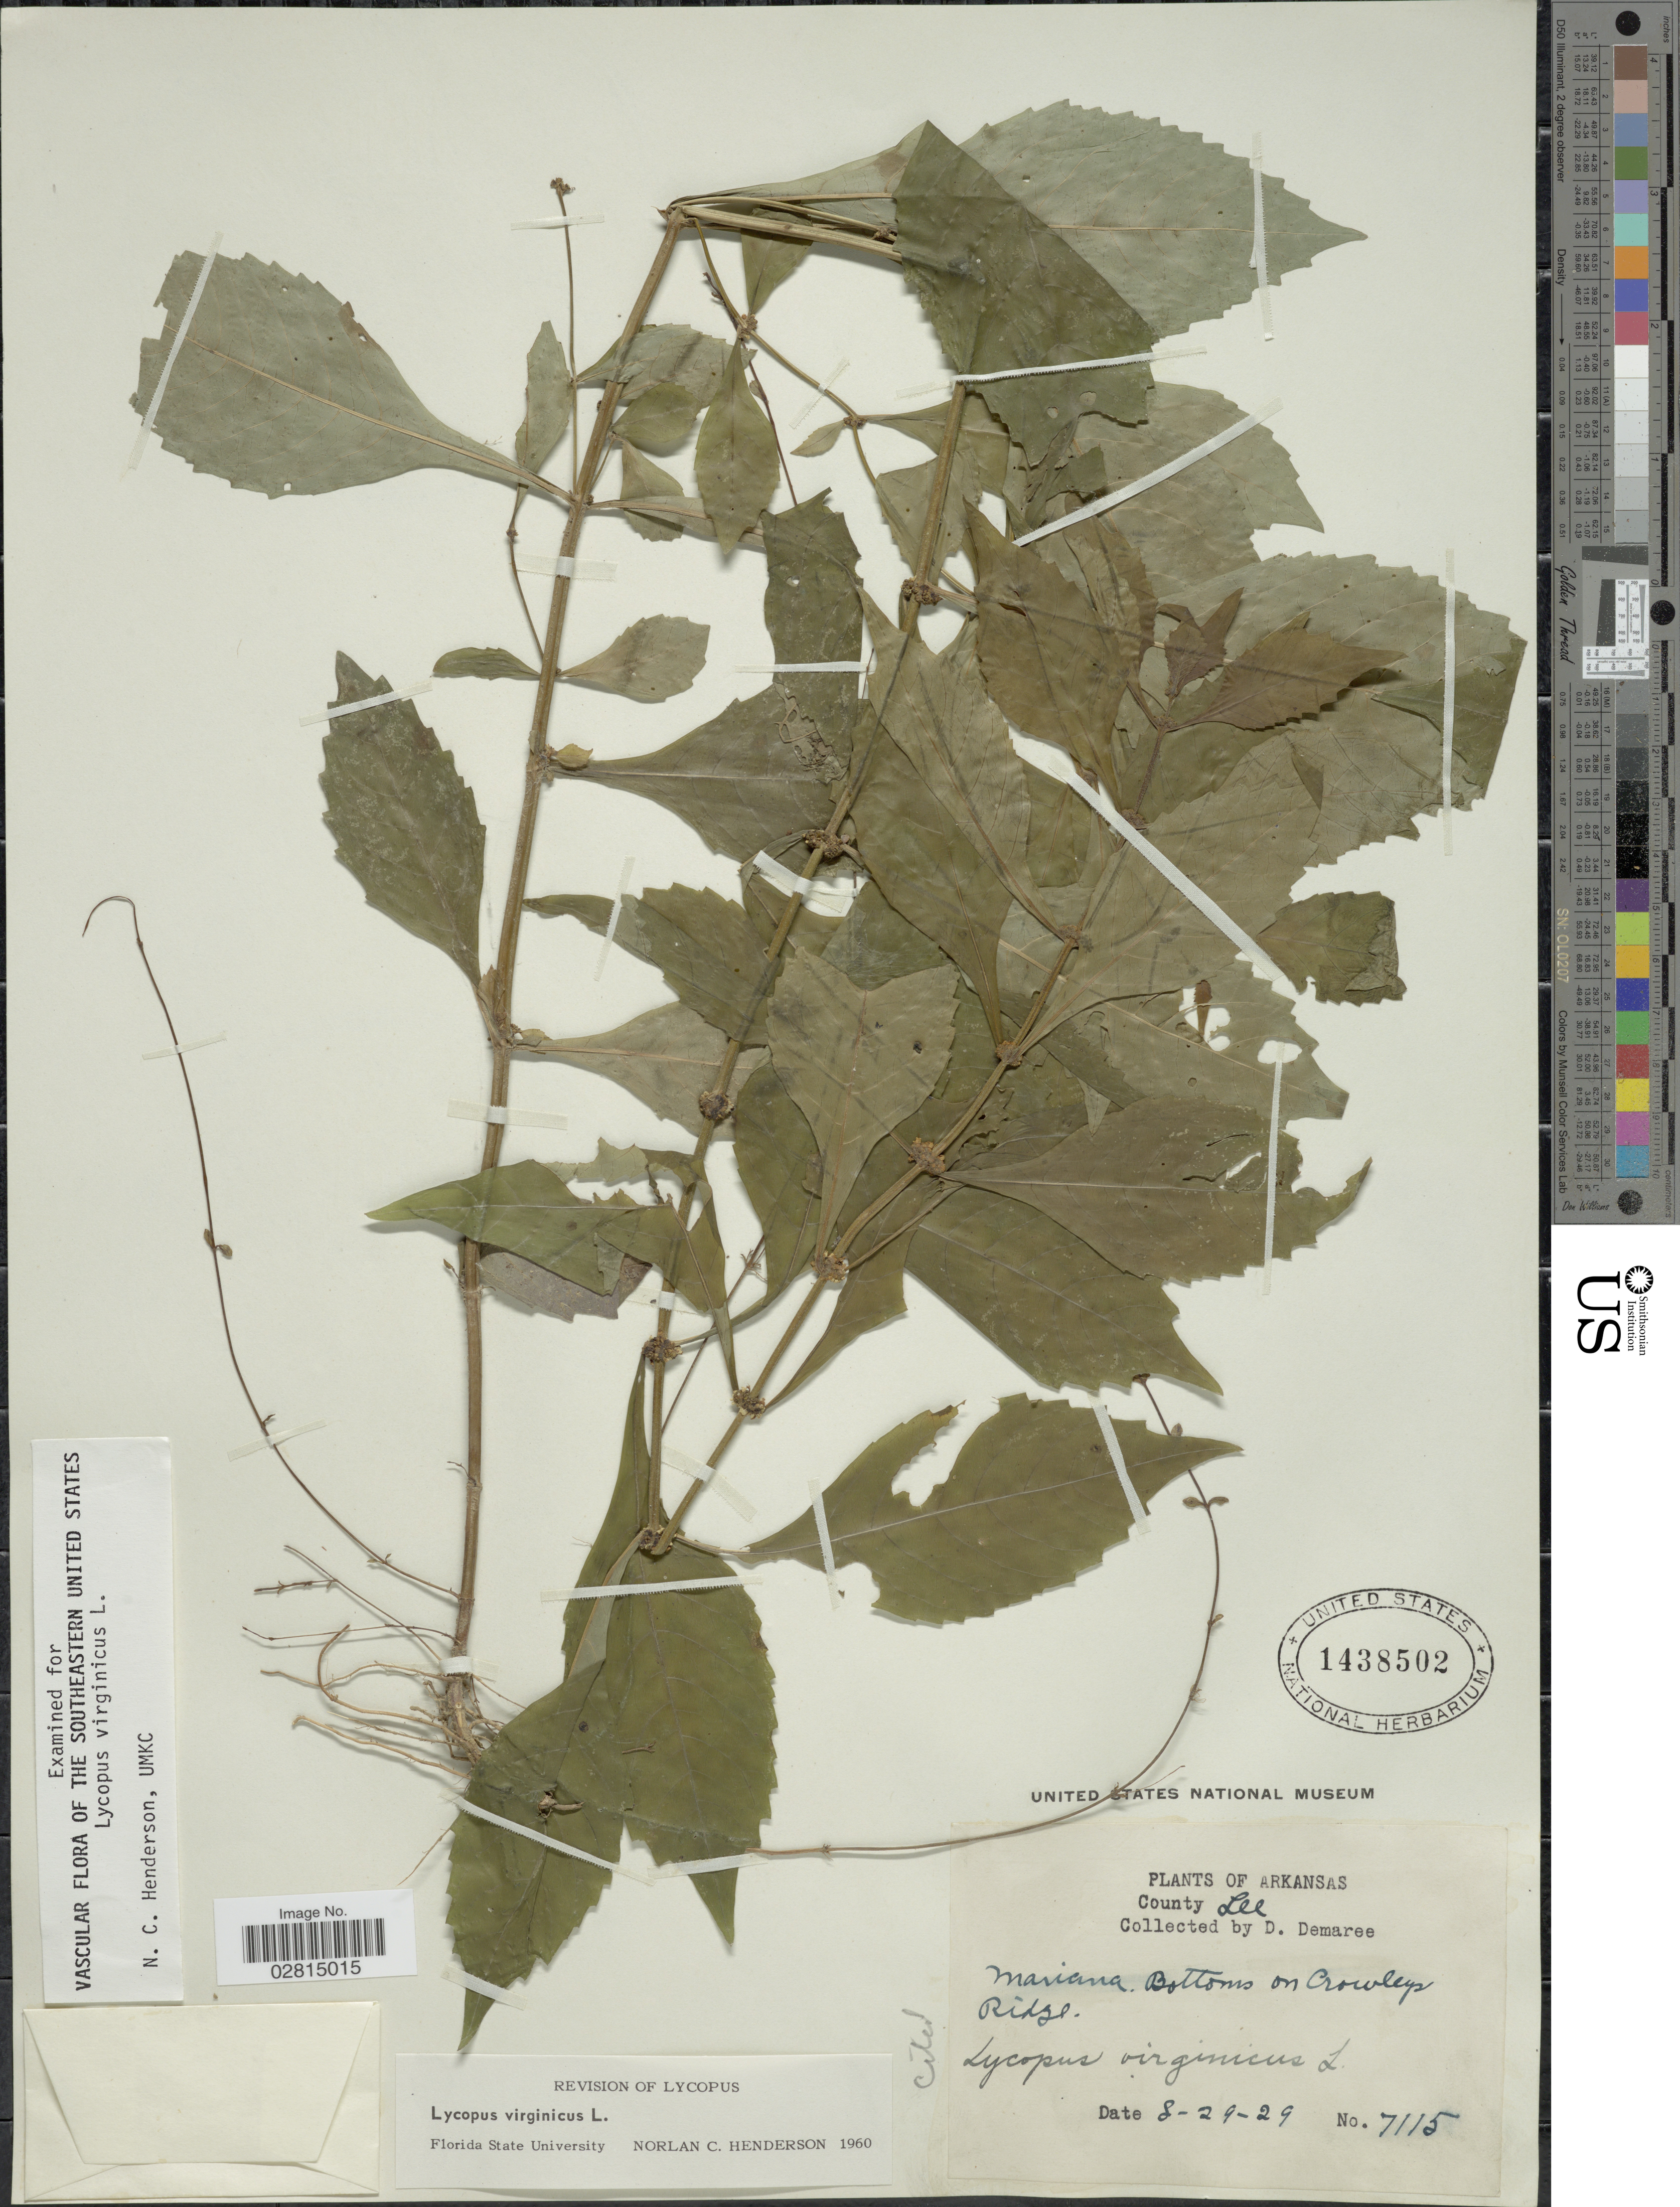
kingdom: Plantae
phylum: Tracheophyta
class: Magnoliopsida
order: Lamiales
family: Lamiaceae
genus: Lycopus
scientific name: Lycopus virginicus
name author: L.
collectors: D. Demaree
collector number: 7115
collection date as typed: Transcribed d/m/y: 29/8/29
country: United States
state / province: Arkansas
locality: County Lee, Mariana Bottoms on Crowleys Ridge.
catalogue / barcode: US 1438502